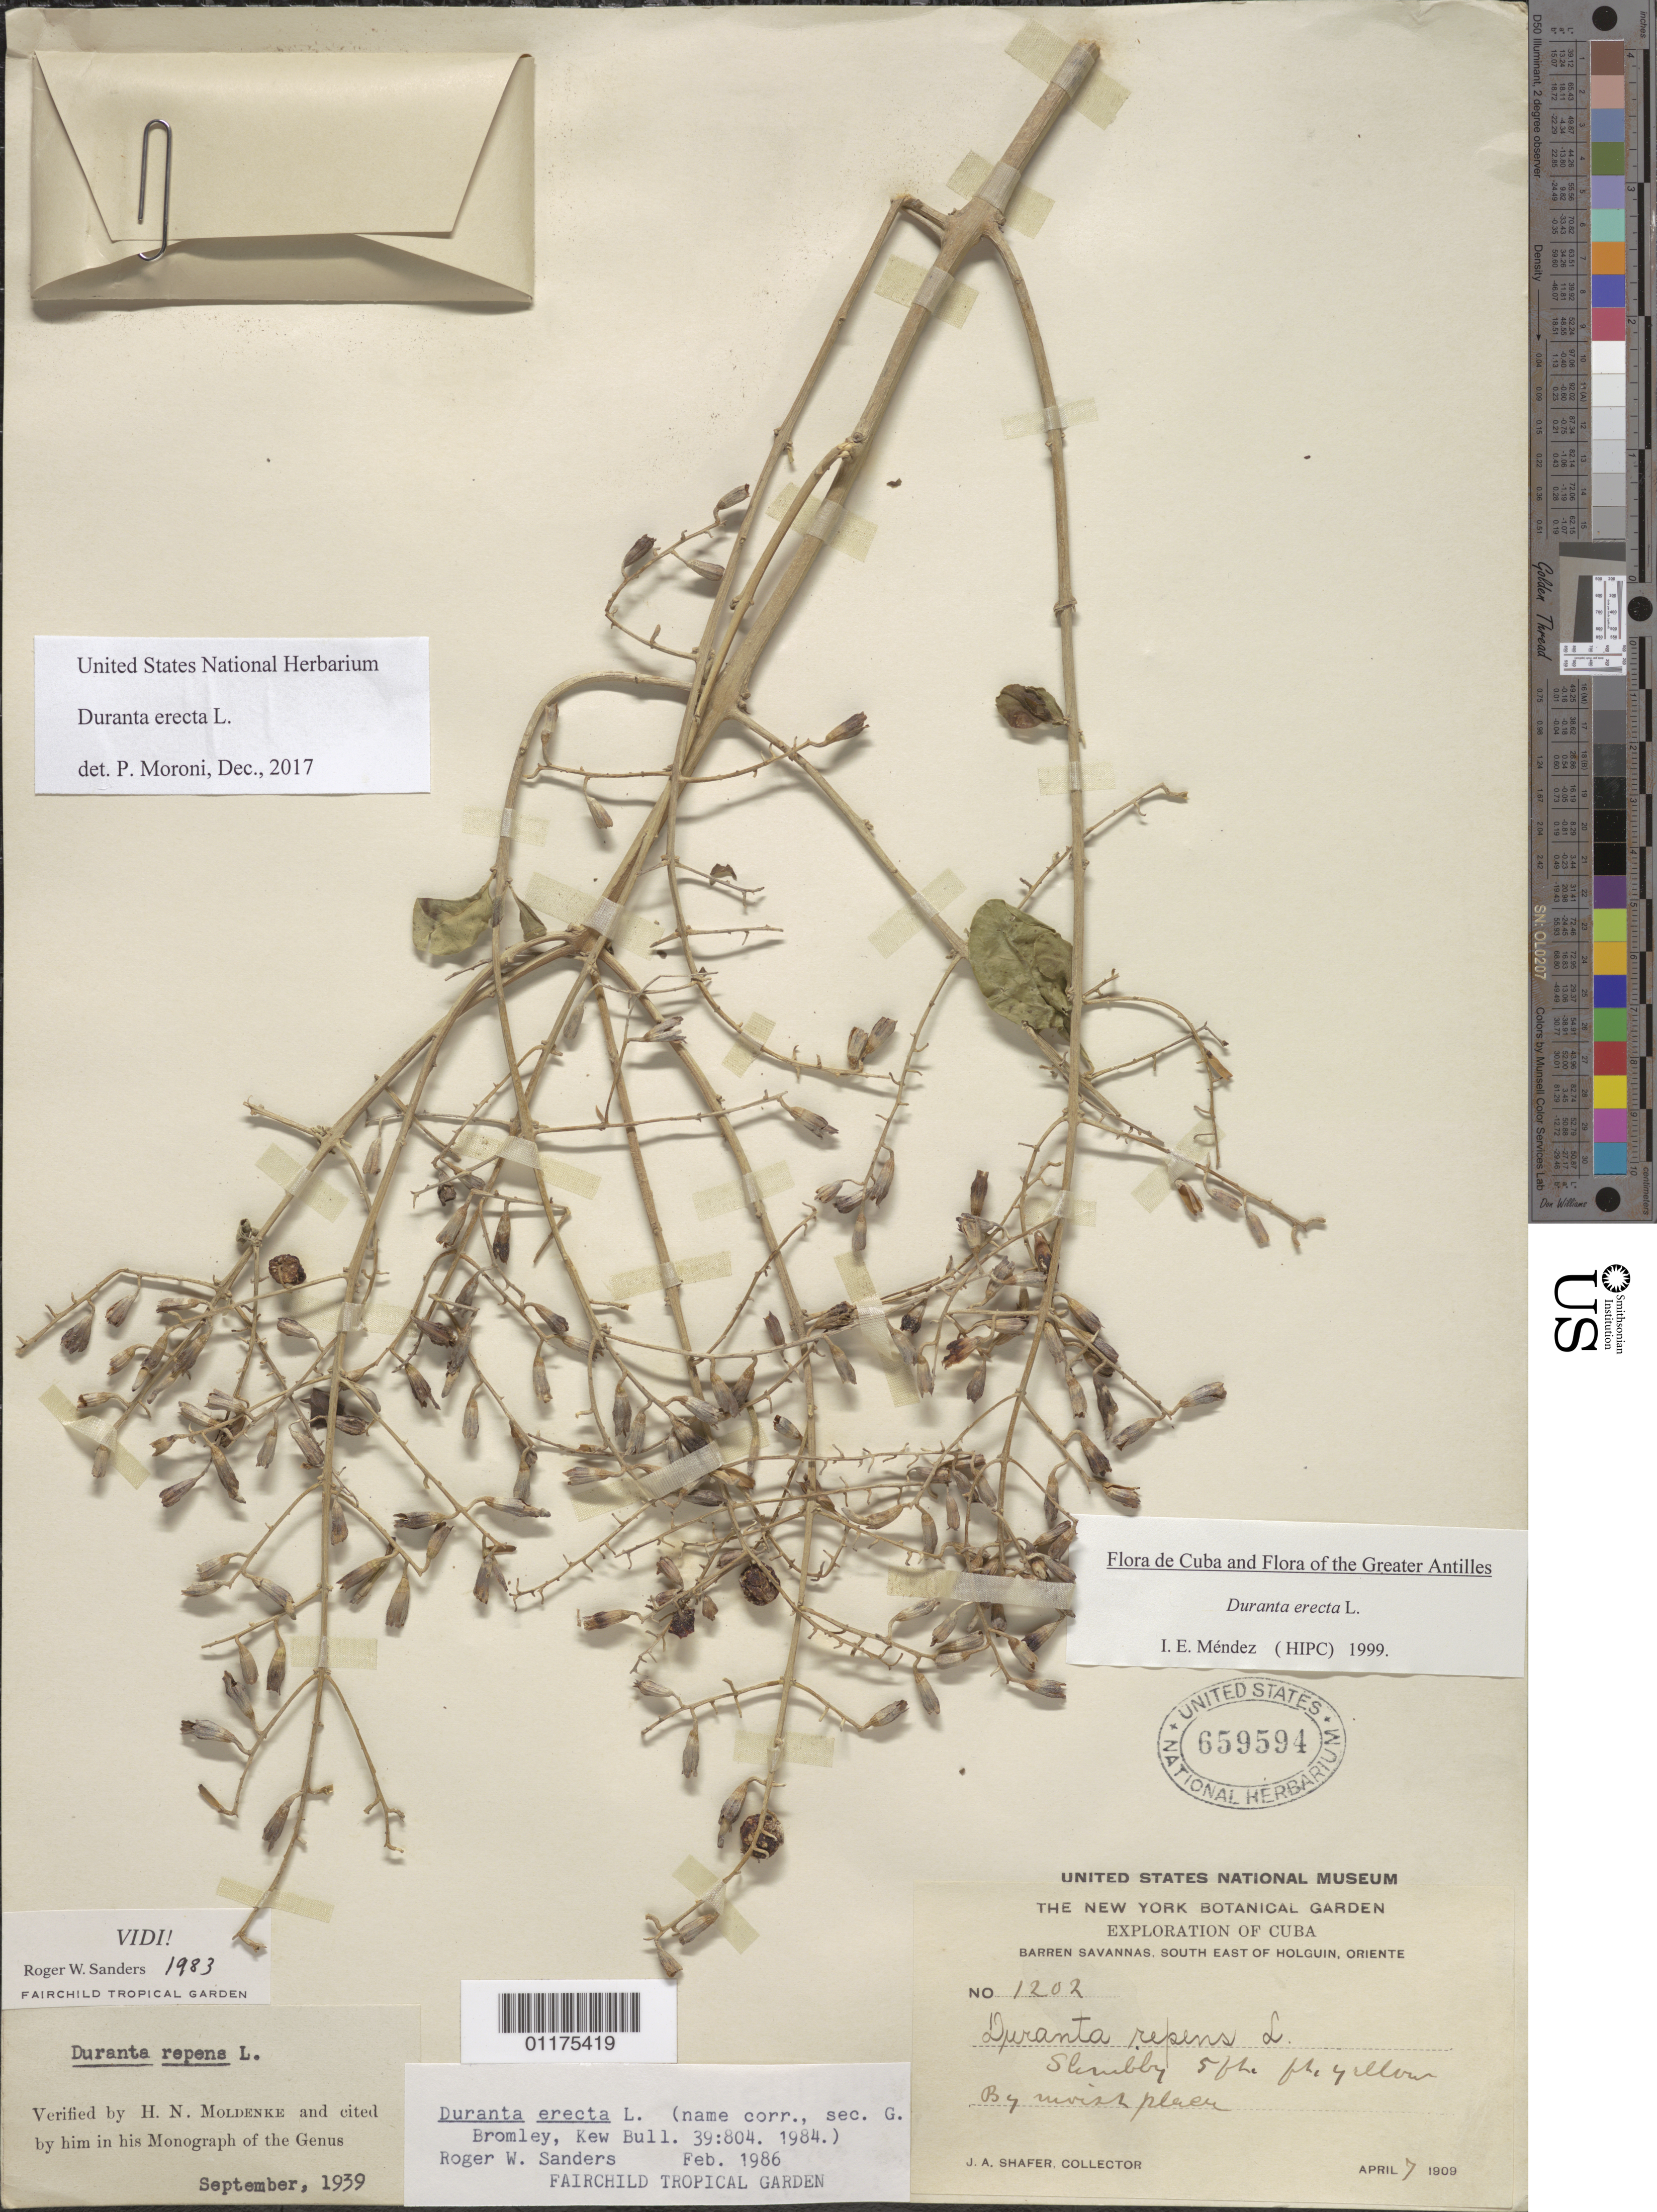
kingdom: Plantae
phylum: Tracheophyta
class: Magnoliopsida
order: Lamiales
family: Verbenaceae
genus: Duranta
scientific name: Duranta erecta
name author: L.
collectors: J. A. Shafer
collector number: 1202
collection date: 1909-04-07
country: Cuba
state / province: Oriente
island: Cuba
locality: SE of Holguin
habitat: Barren savannas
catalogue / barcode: US 659594